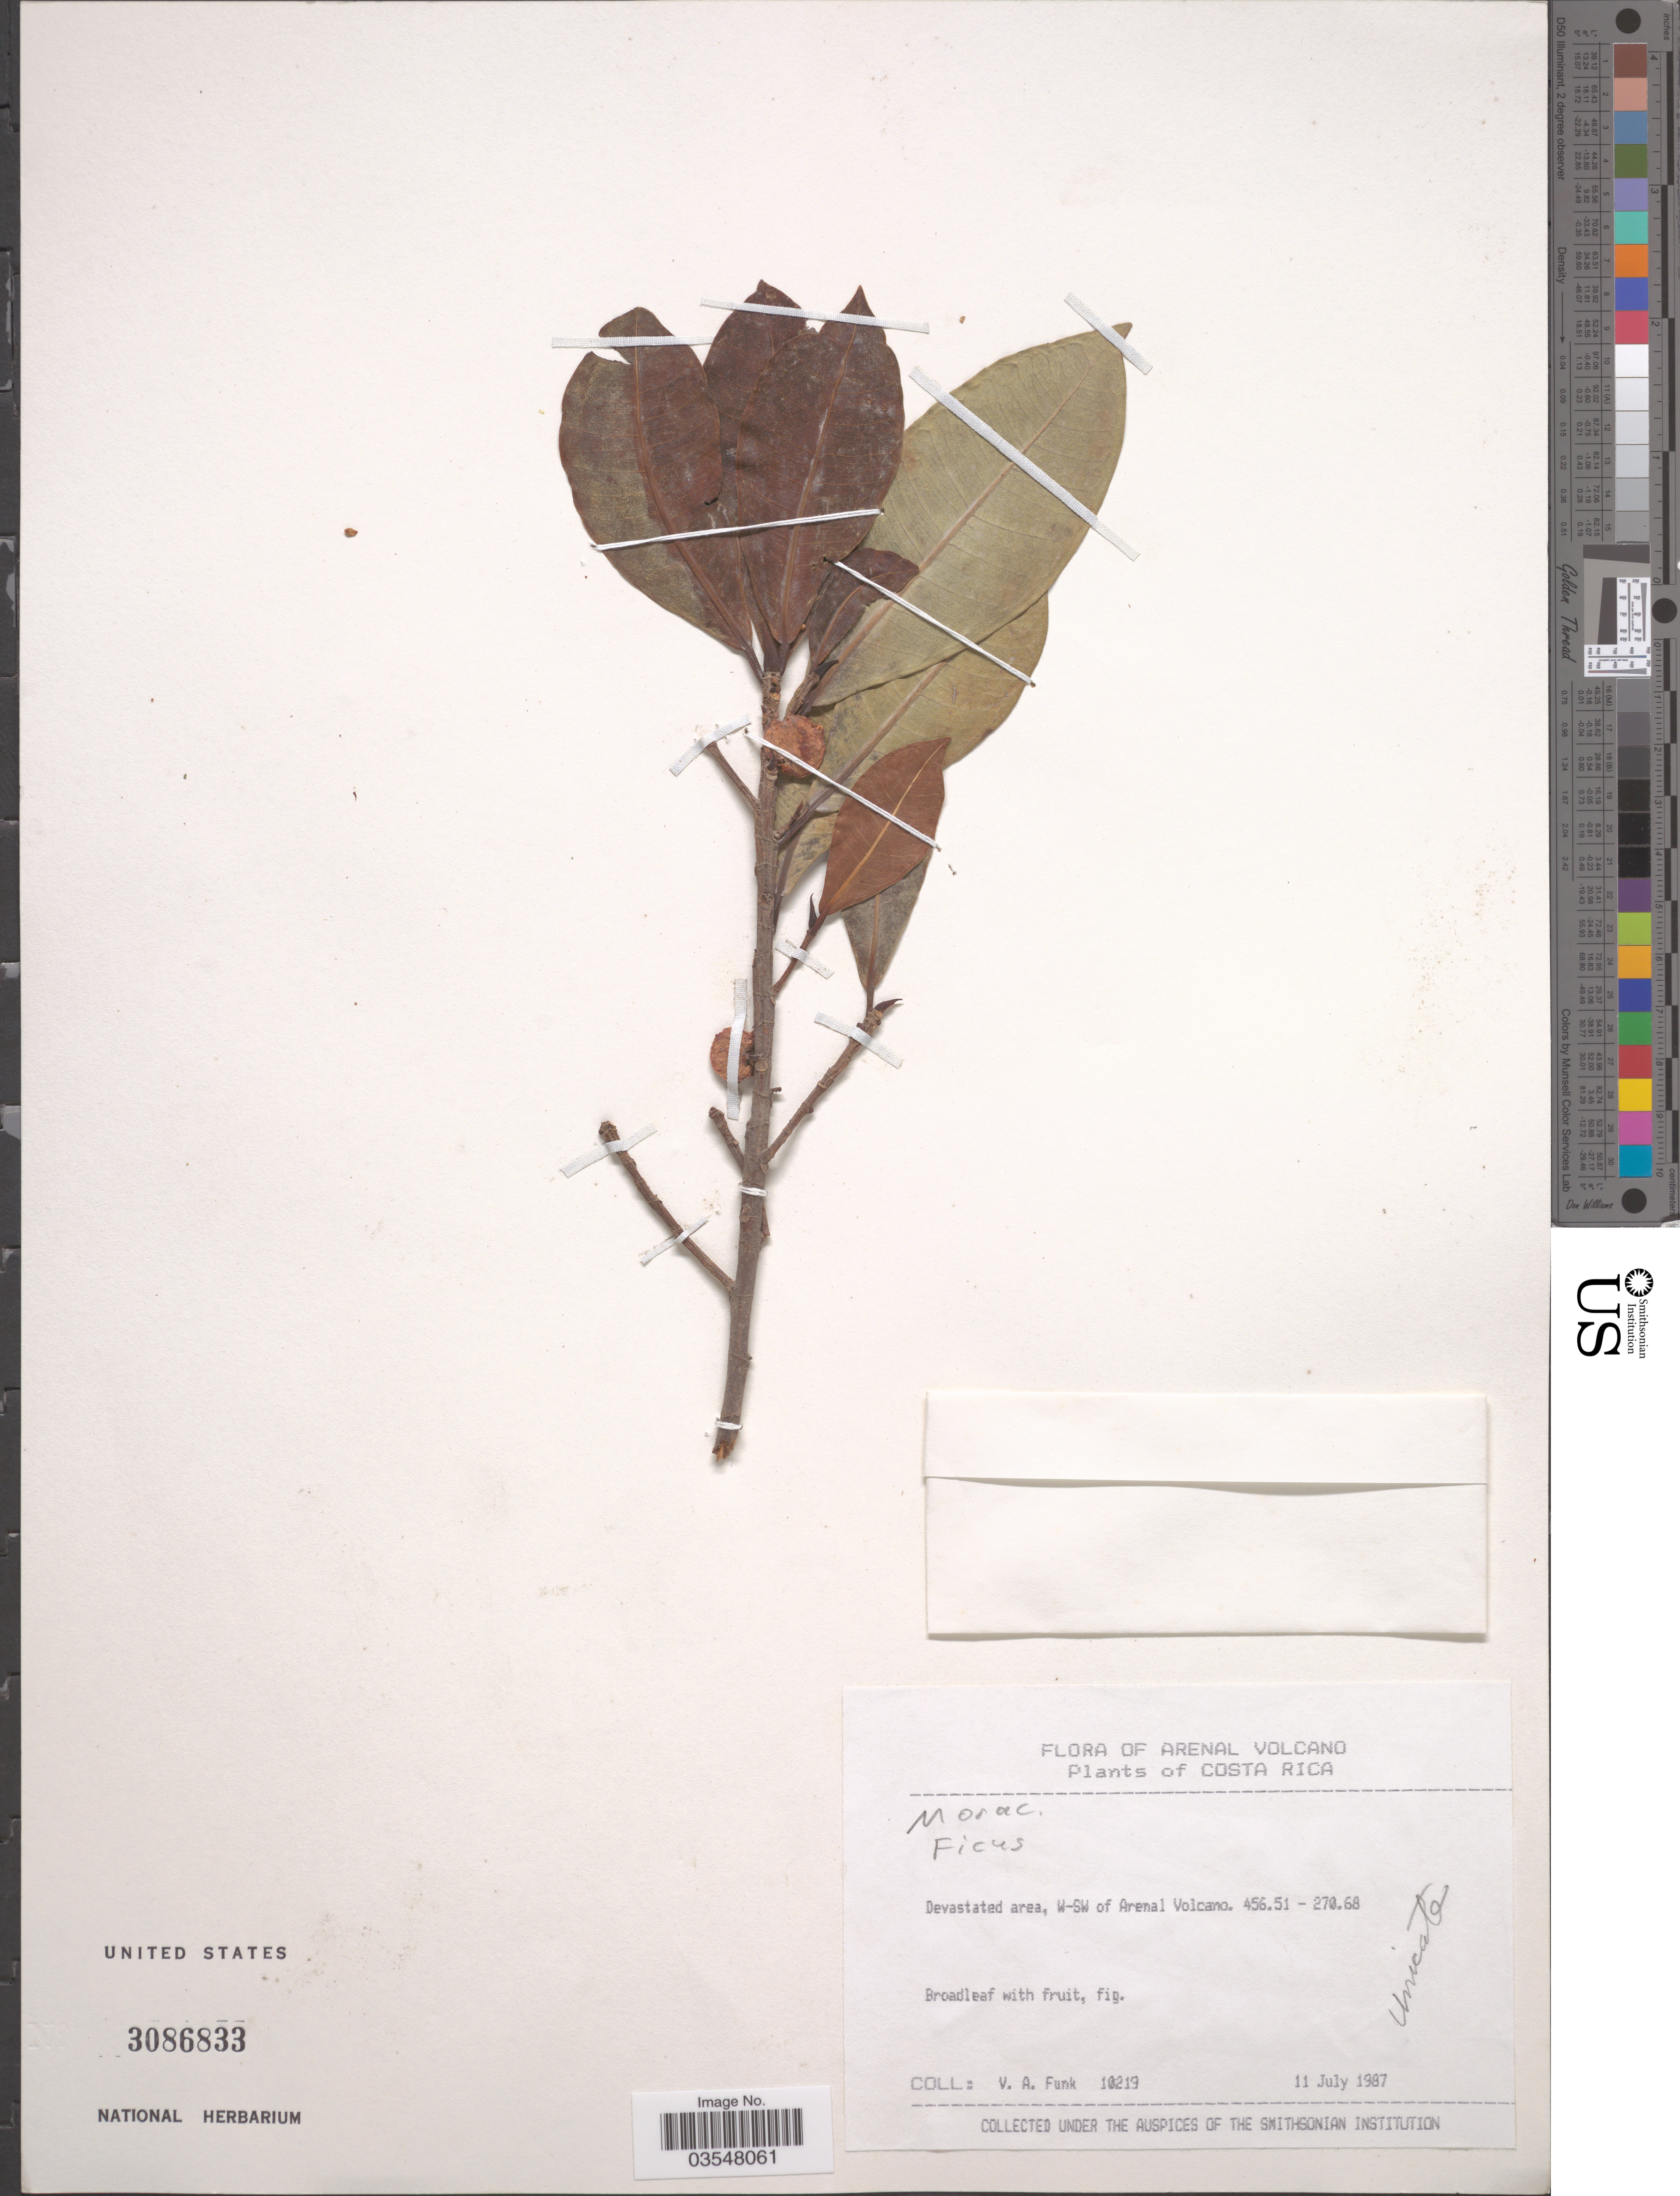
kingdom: Plantae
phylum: Tracheophyta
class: Magnoliopsida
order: Rosales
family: Moraceae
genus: Ficus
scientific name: Ficus sp.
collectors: V. Funk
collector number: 10219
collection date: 1987-07-11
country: Costa Rica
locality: Arenal Volcano. Devastated area, W-SW of Arenal Volcano. 465.51 - 270.68. [unsure placement]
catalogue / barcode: US 3086833